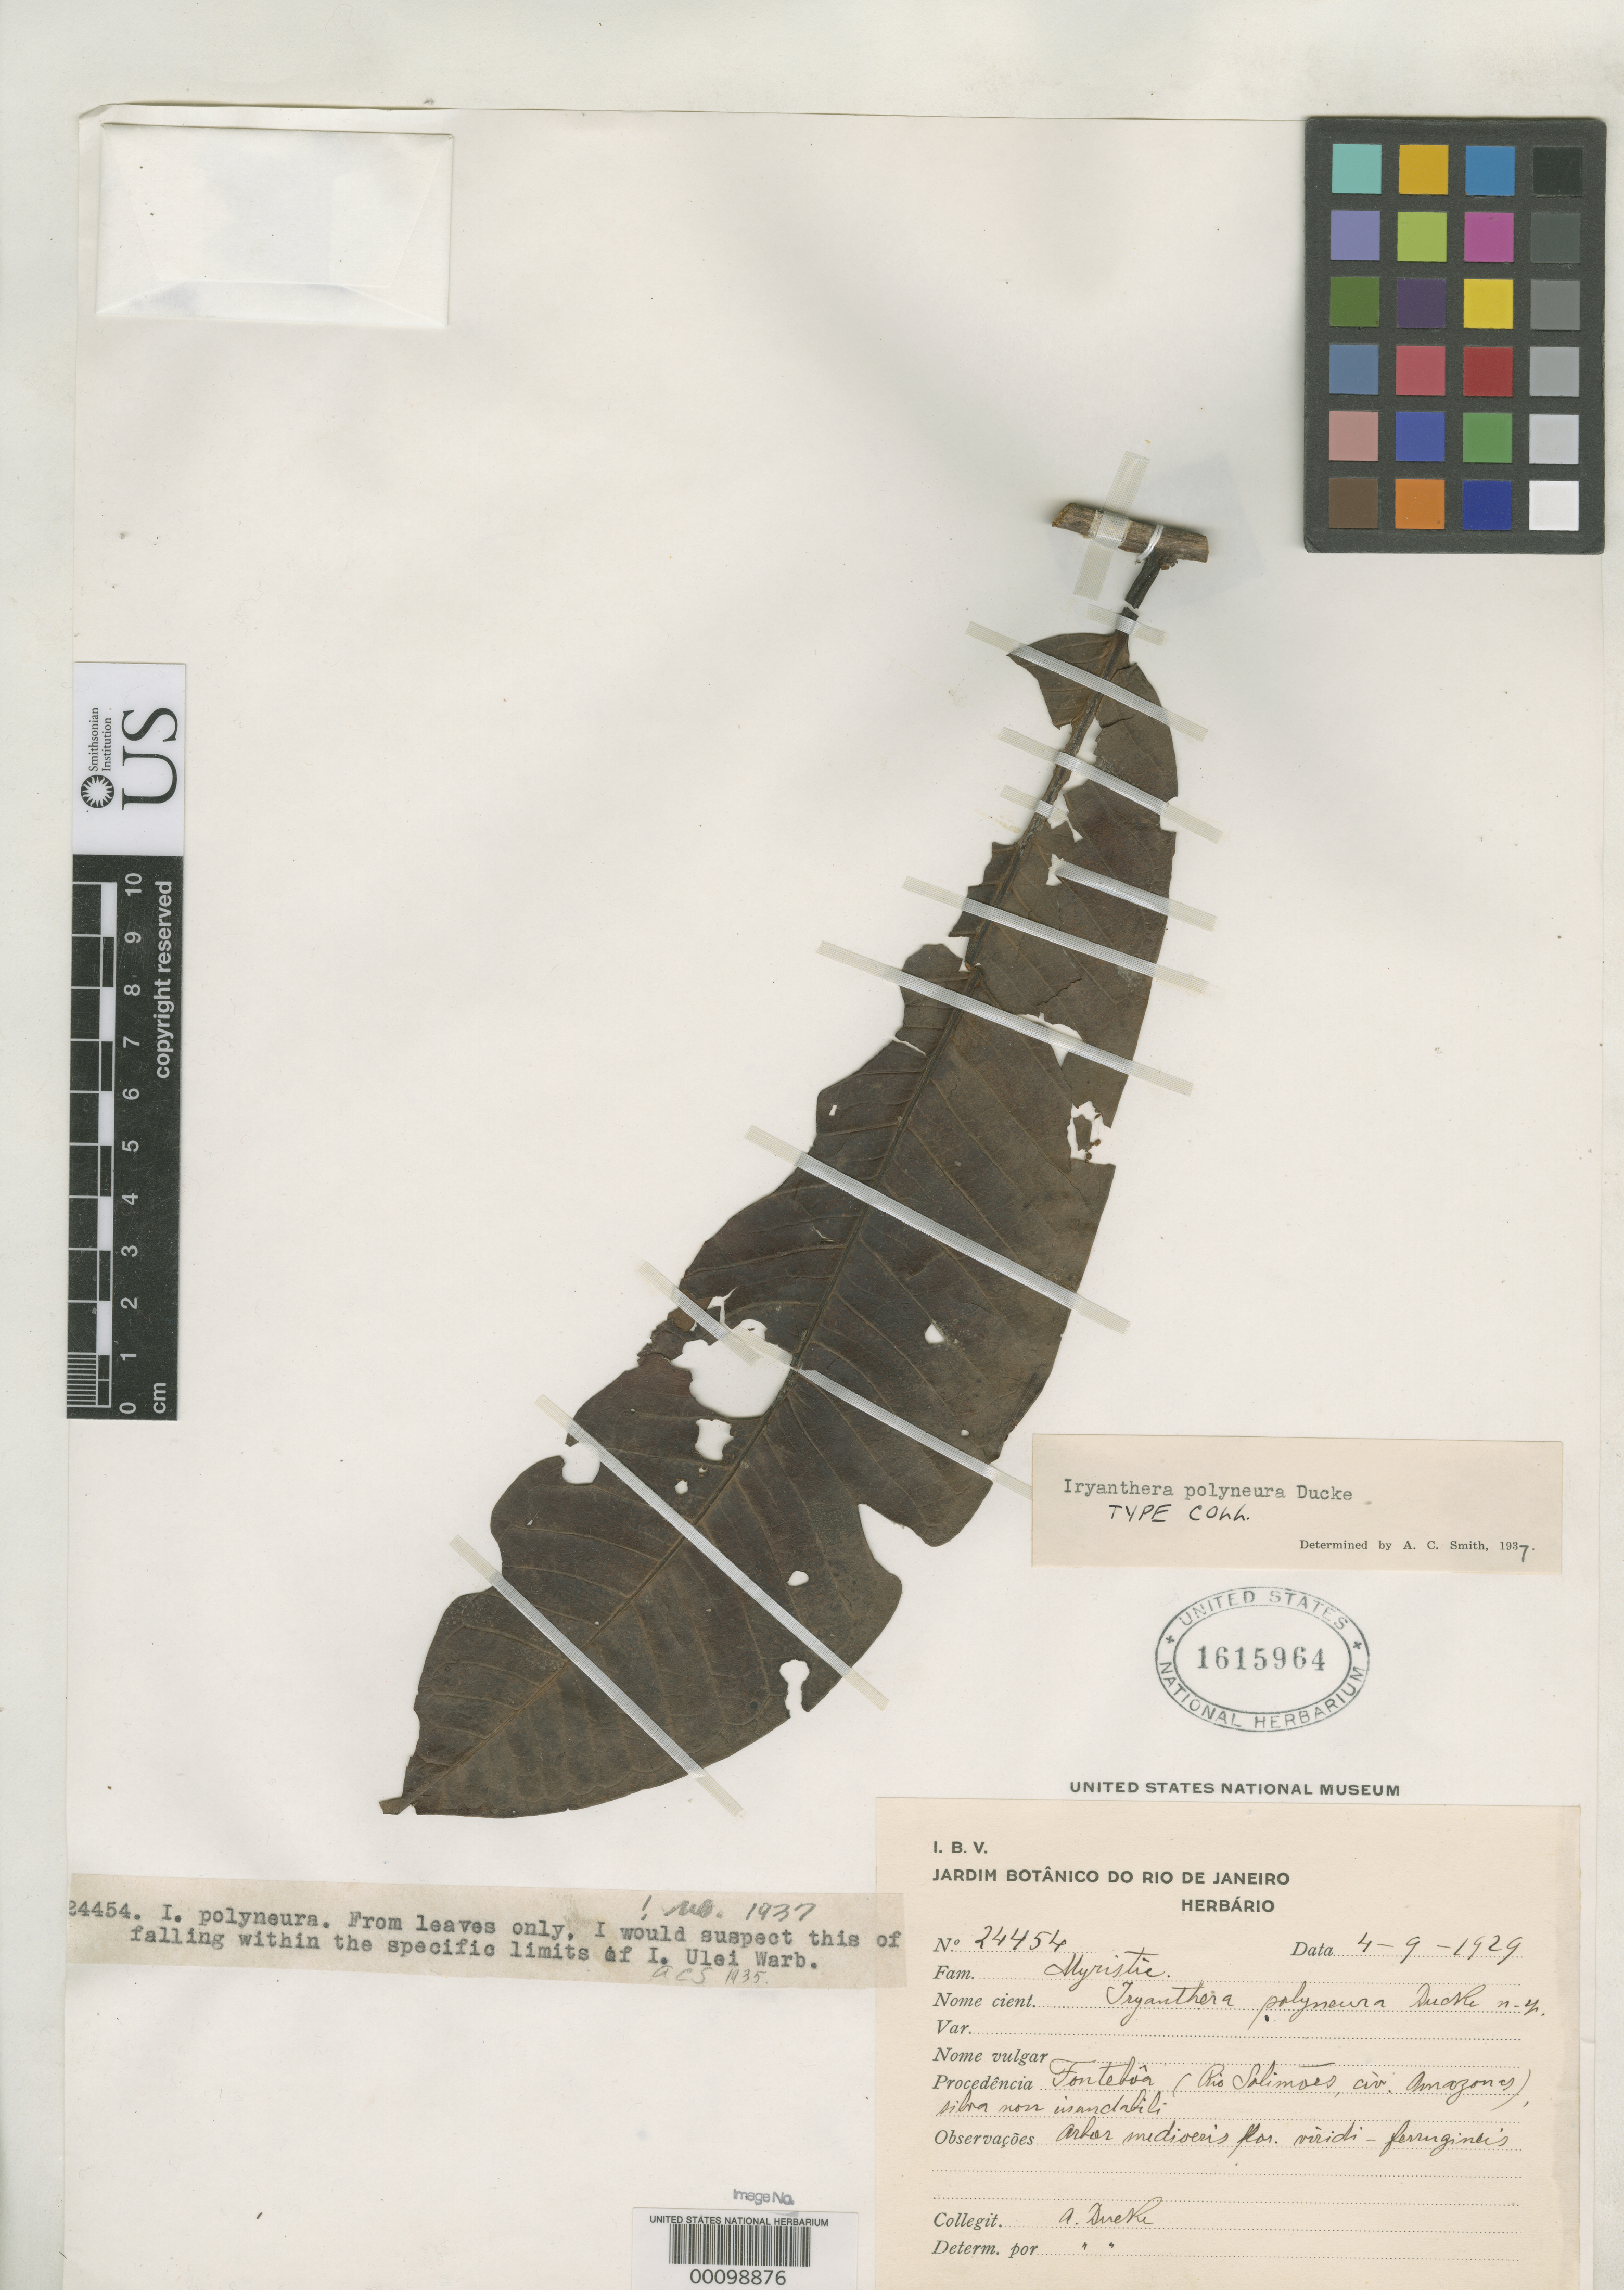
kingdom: Plantae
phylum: Tracheophyta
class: Magnoliopsida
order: Magnoliales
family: Myristicaceae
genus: Iryanthera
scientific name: Iryanthera polyneura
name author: Ducke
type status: Isotype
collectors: A. Ducke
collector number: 24454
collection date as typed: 04 Sep 1929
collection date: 1929-09-04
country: Brazil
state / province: Amazonas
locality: Rio Solimoes.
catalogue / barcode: US 1615964